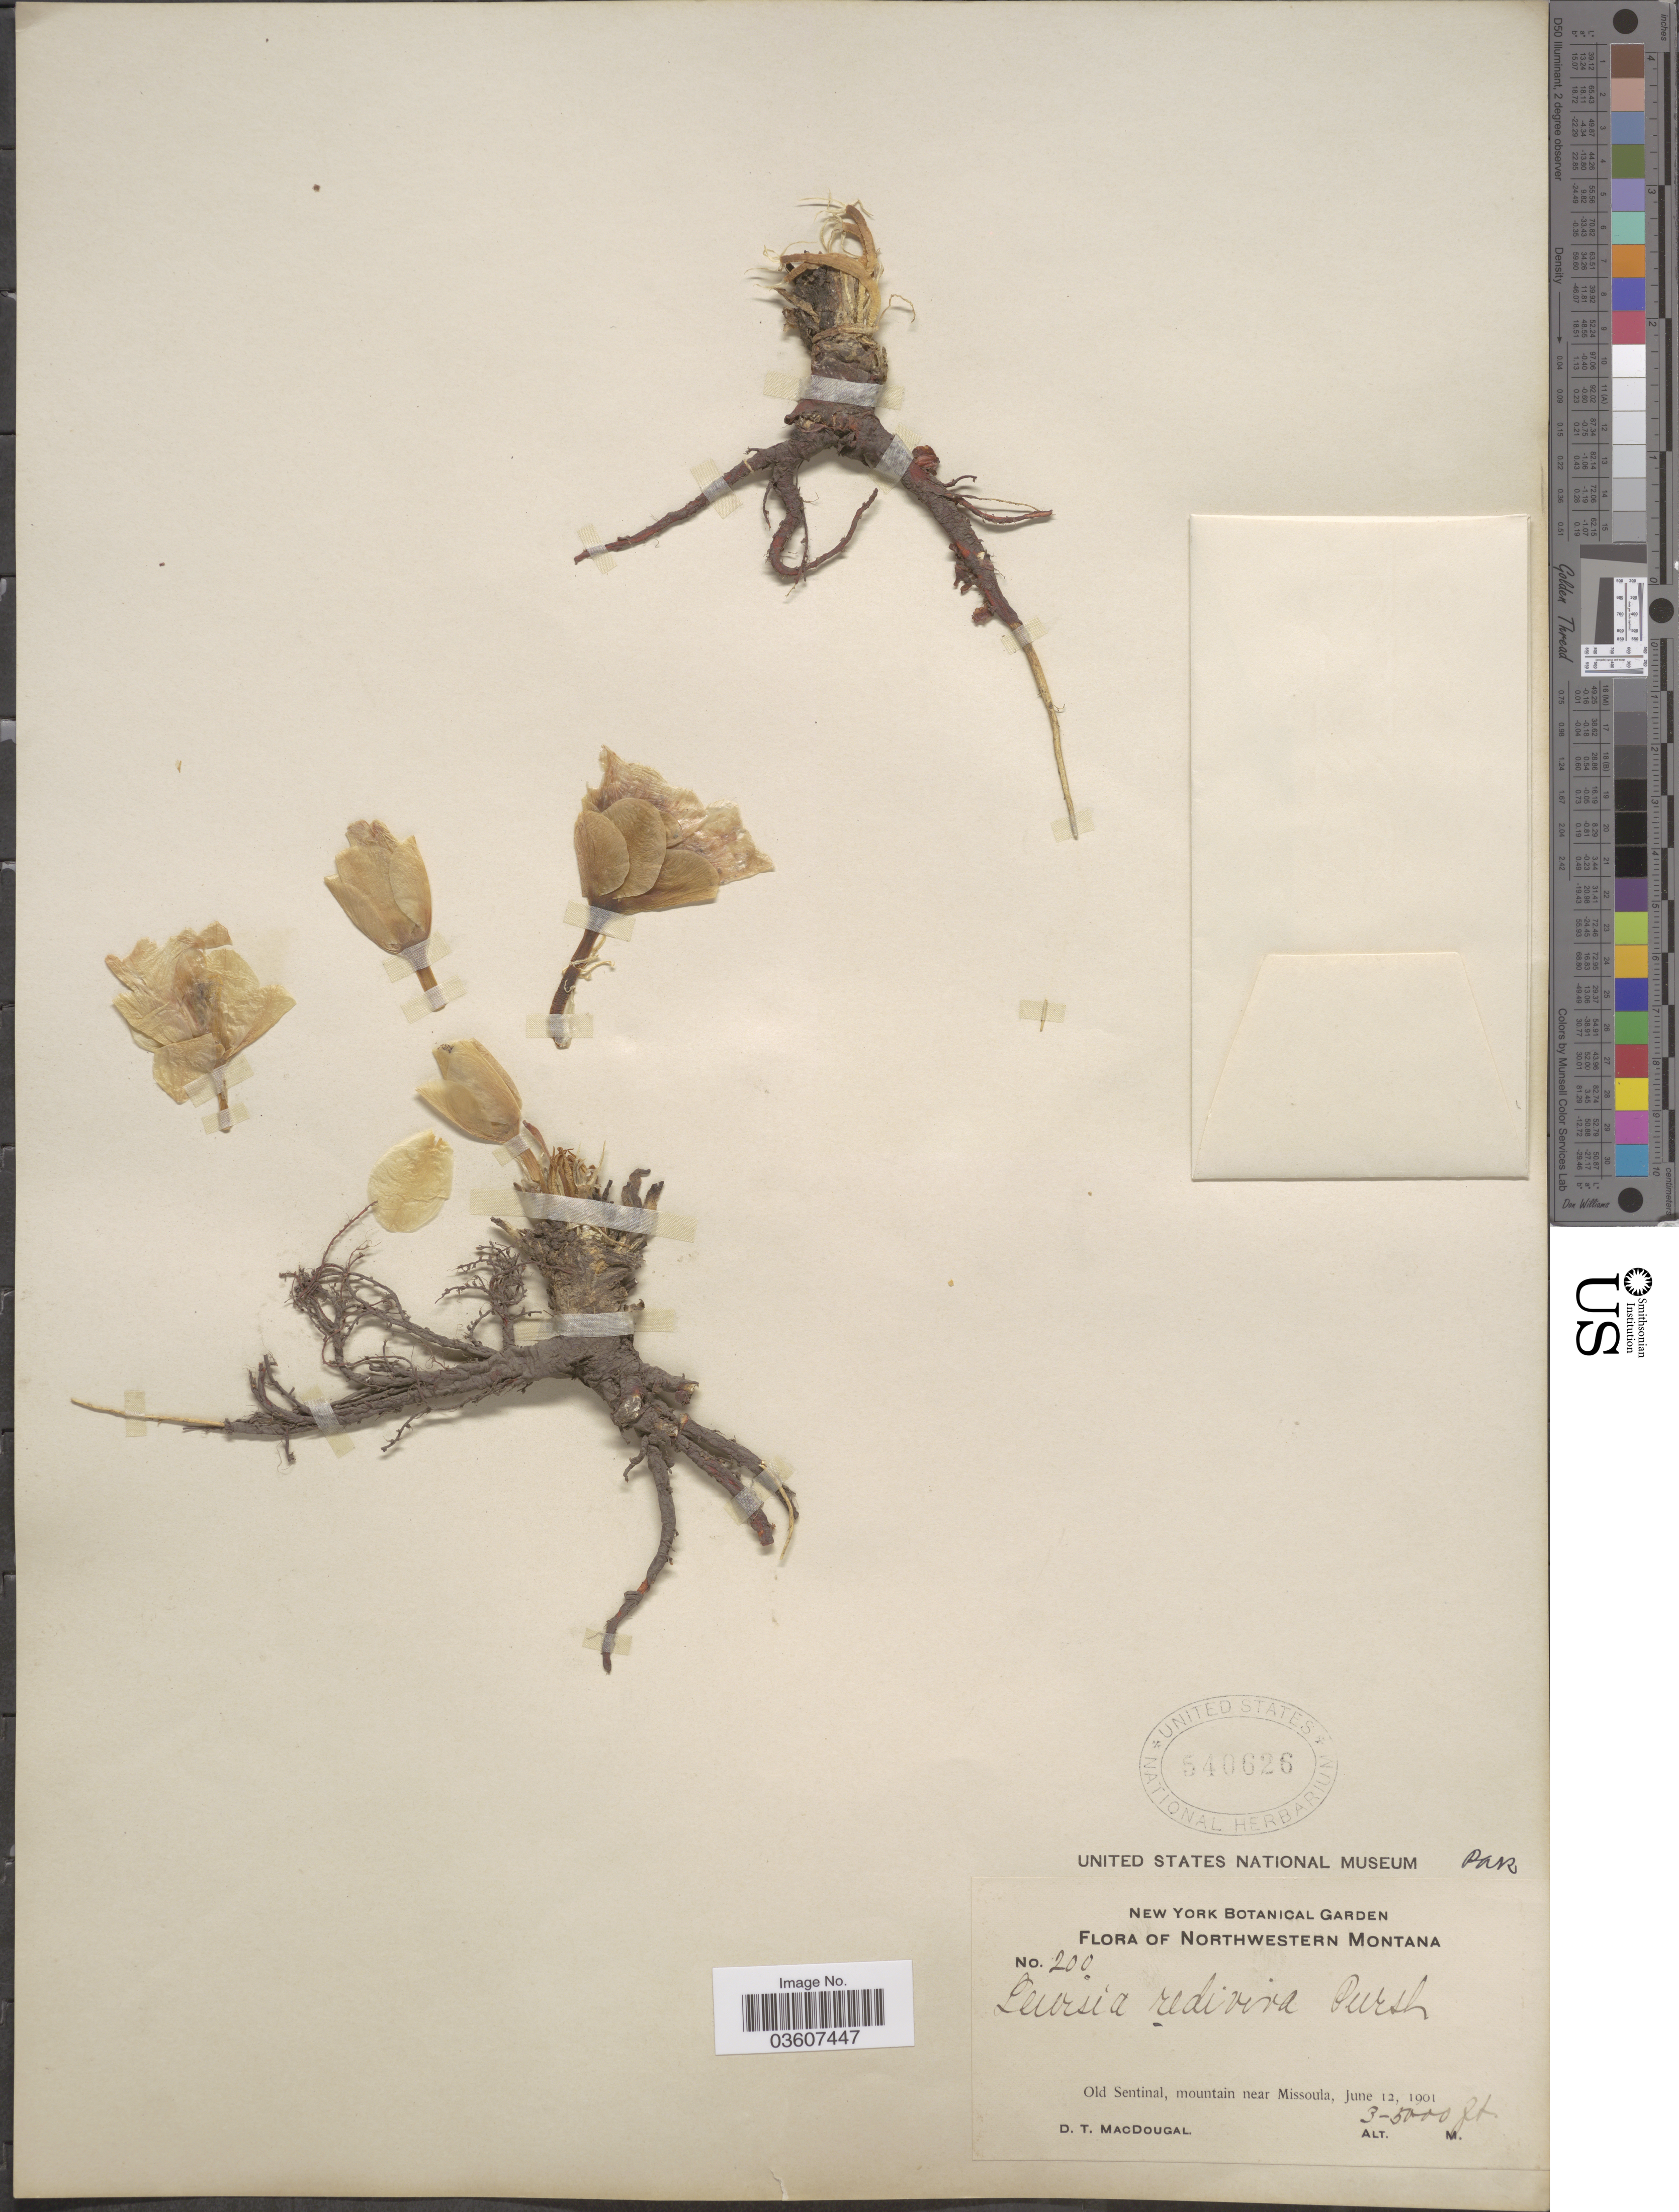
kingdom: Plantae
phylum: Tracheophyta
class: Magnoliopsida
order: Caryophyllales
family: Montiaceae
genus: Lewisia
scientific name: Lewisia rediviva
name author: Pursh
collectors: D. T. MacDougal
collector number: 200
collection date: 1901-06-12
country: United States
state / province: Montana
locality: Northwestern Montana. Old Sentinal, mountain near Missoula.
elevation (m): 914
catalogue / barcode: US 540626